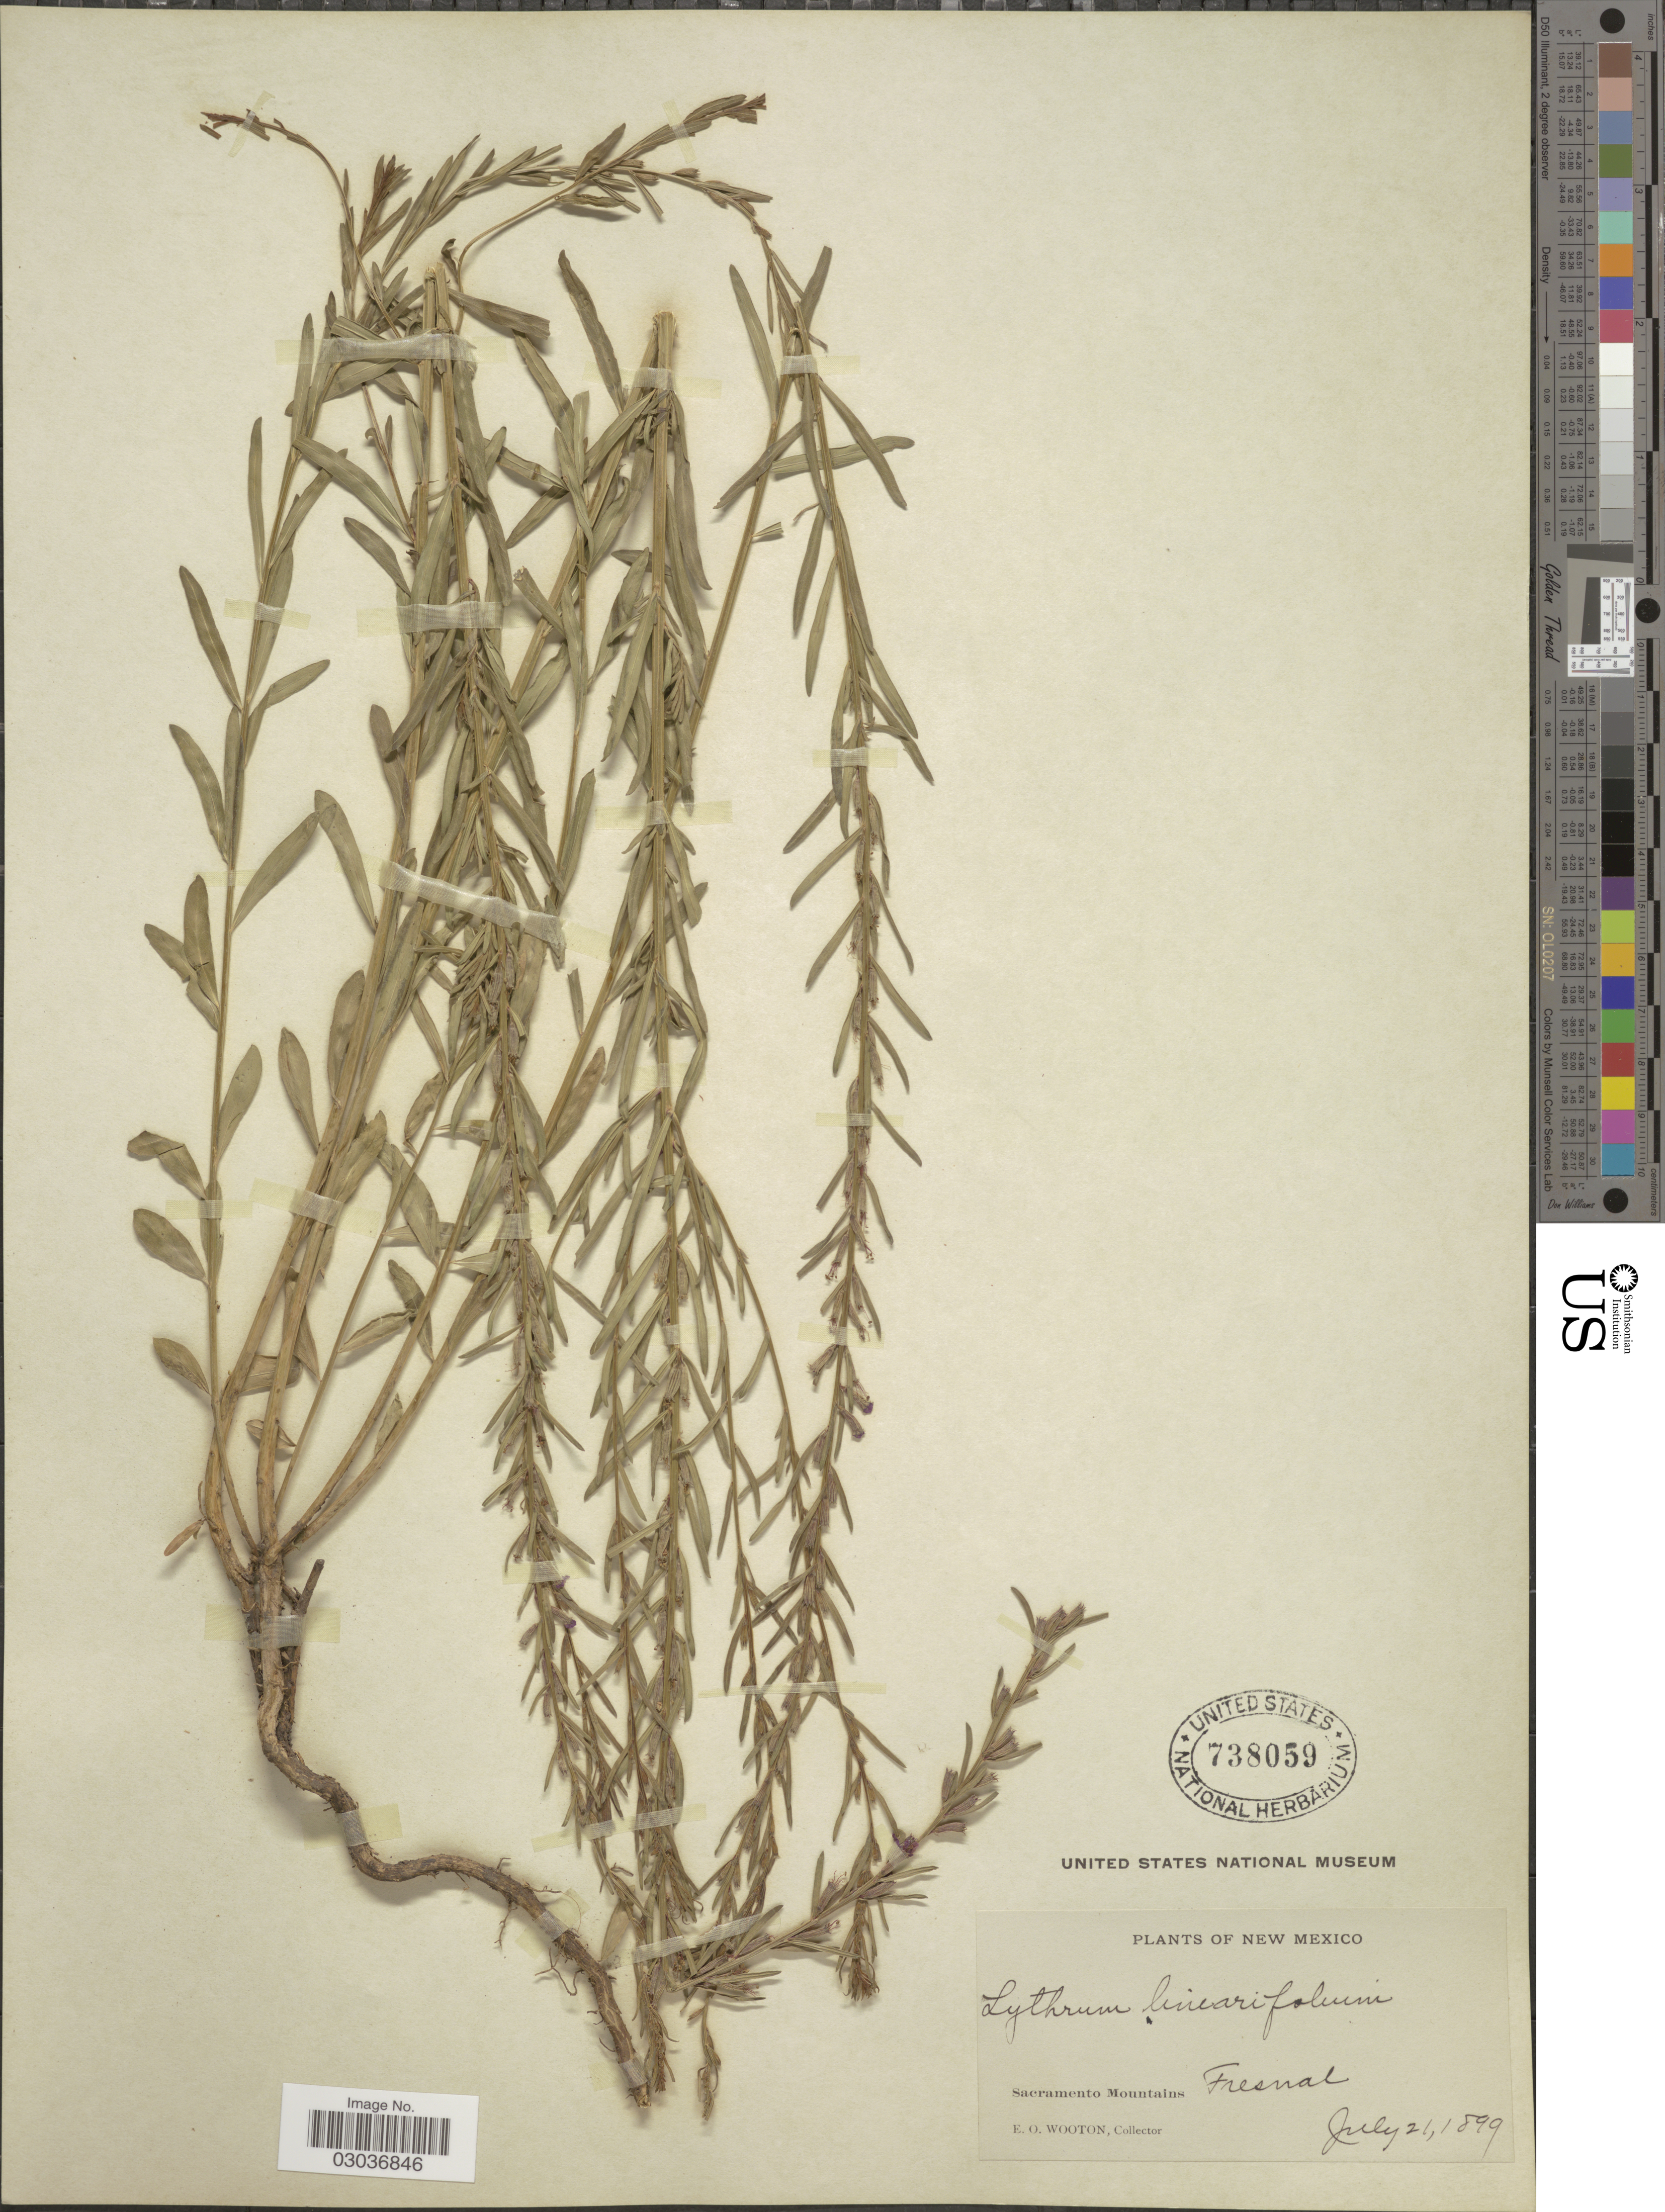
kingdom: Plantae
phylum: Tracheophyta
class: Magnoliopsida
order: Myrtales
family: Lythraceae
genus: Lythrum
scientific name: Lythrum californicum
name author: Torr. & A. Gray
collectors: E. O. Wooton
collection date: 1899-07-21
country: United States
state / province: New Mexico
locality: Sacramento Mountains, Fresnal.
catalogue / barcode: US 738059